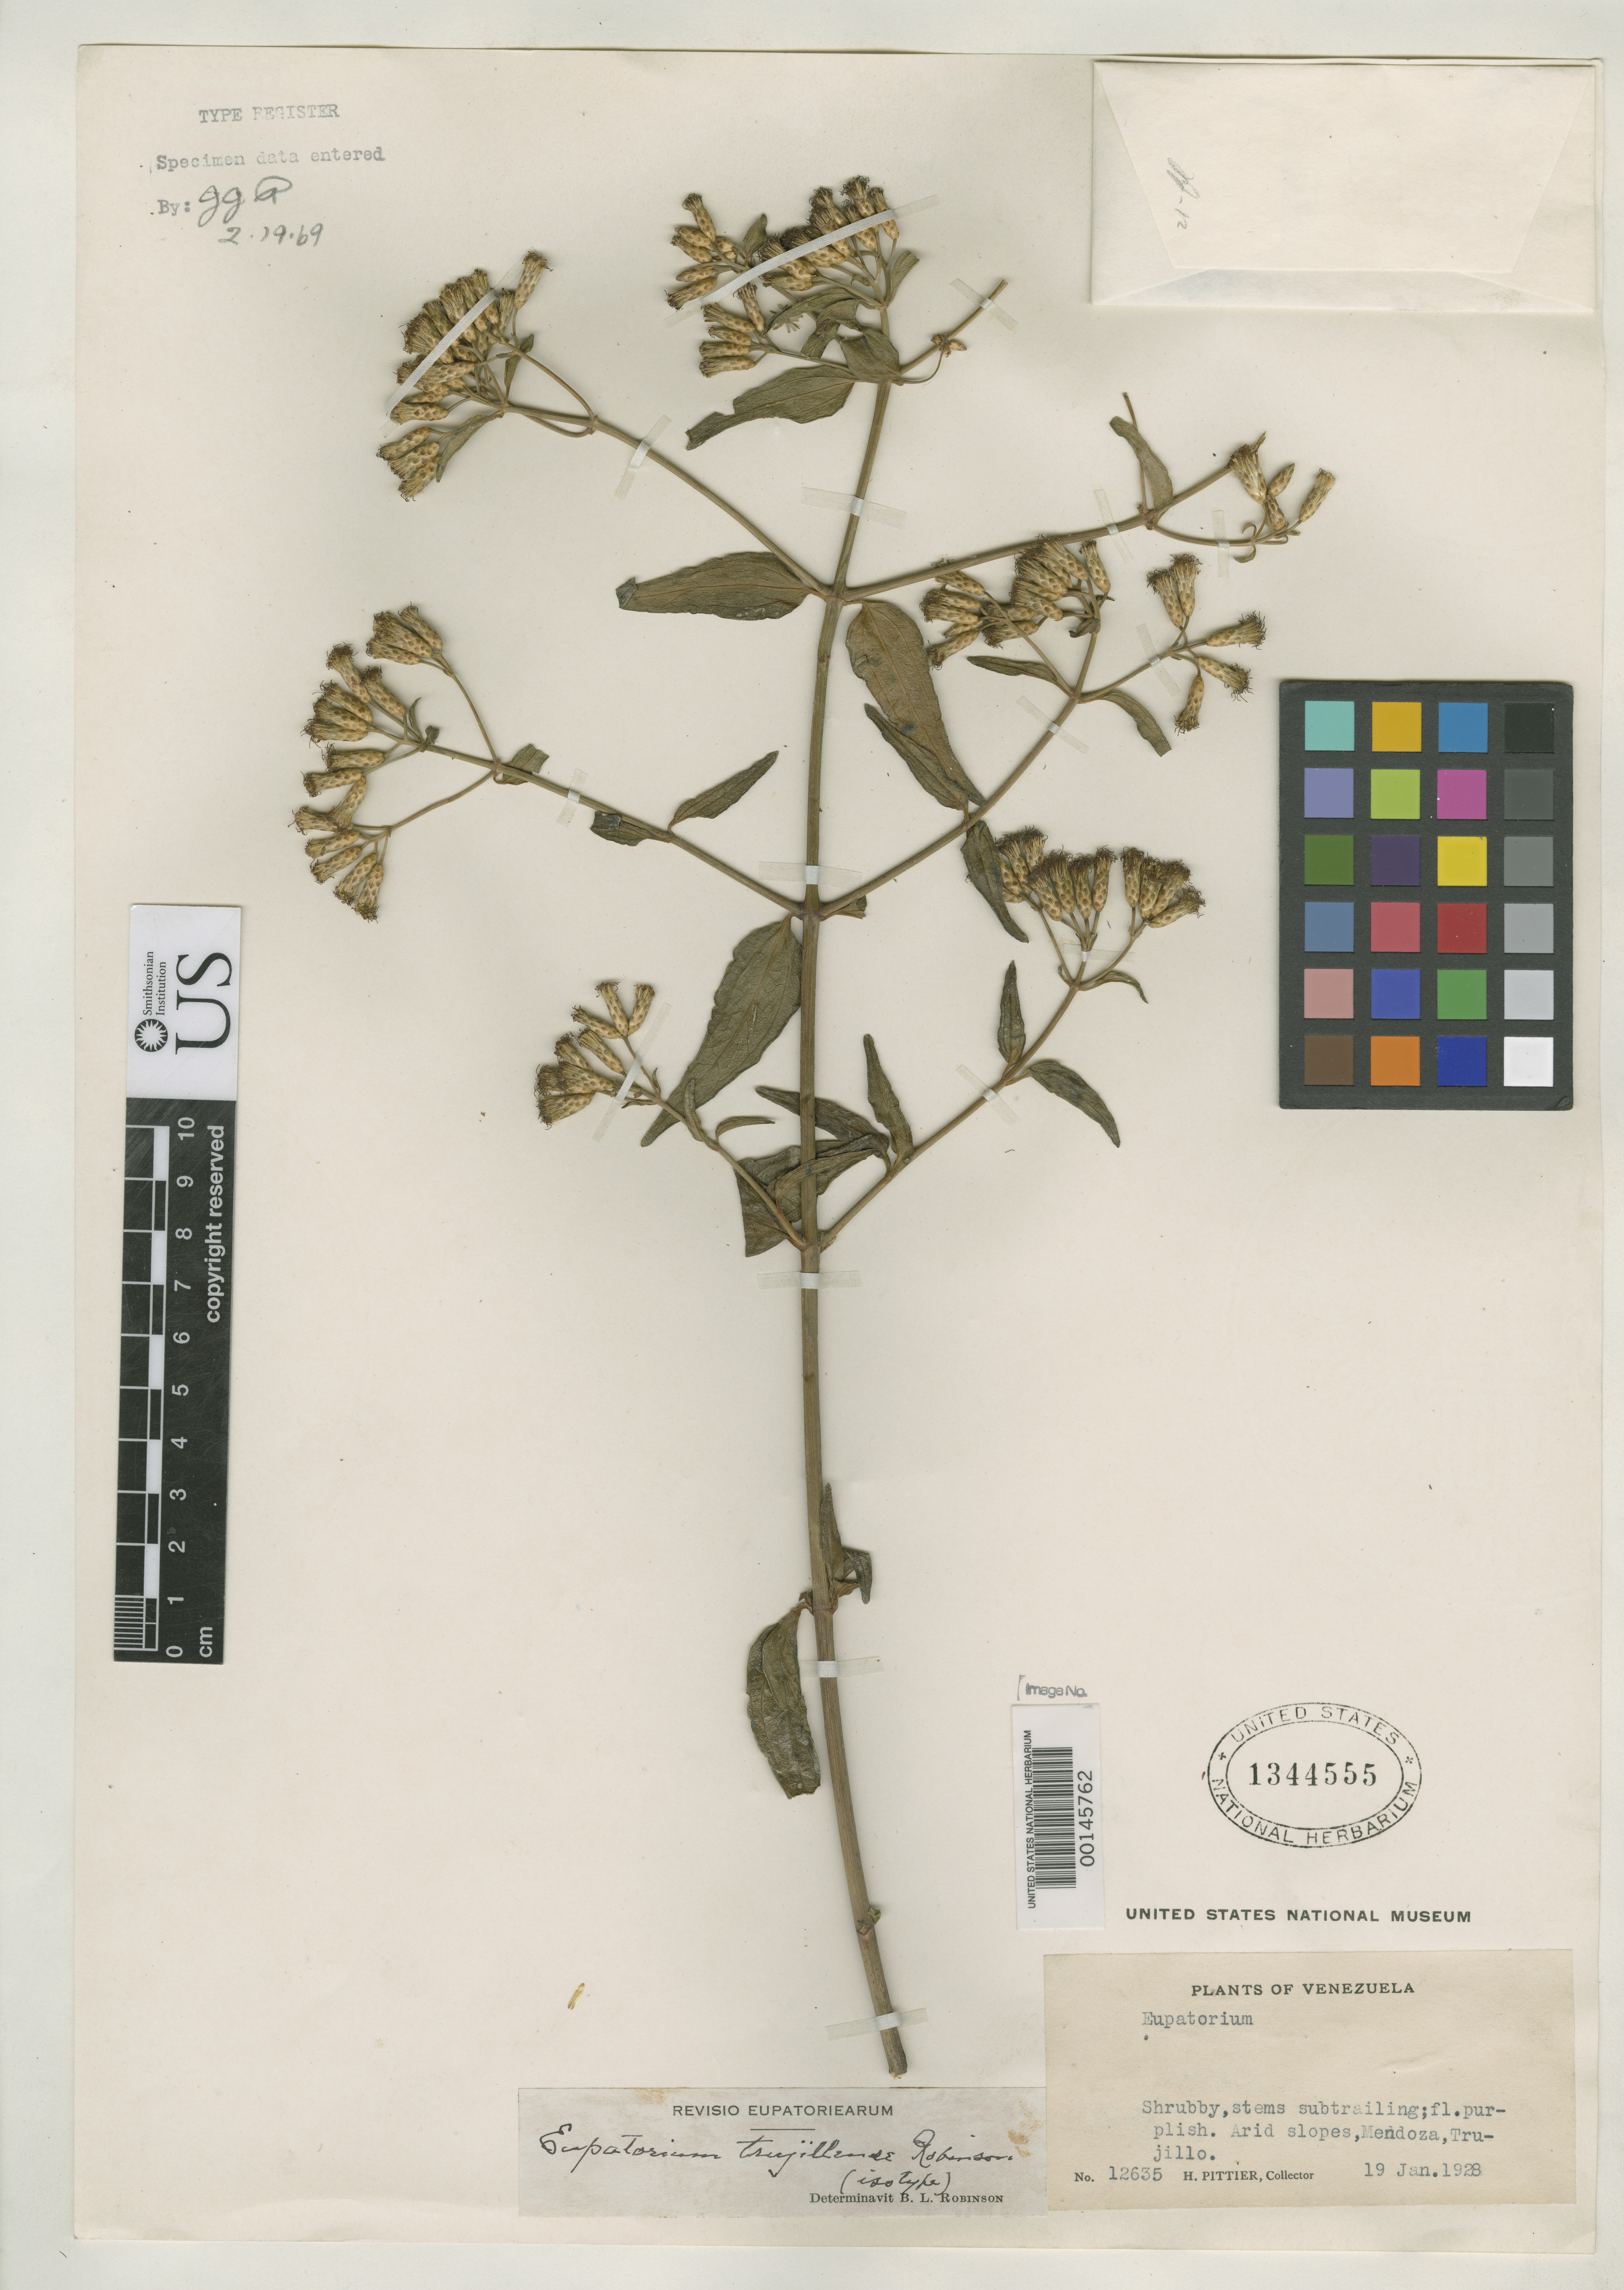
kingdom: Plantae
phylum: Tracheophyta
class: Magnoliopsida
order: Asterales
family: Asteraceae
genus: Eupatorium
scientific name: Eupatorium trujillense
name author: B.L. Rob.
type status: Isotype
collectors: H. F. Pittier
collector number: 12635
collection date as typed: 19 Jan 1928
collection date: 1928-01-19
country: Venezuela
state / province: Trujillo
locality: Mendoza.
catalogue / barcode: US 1344555